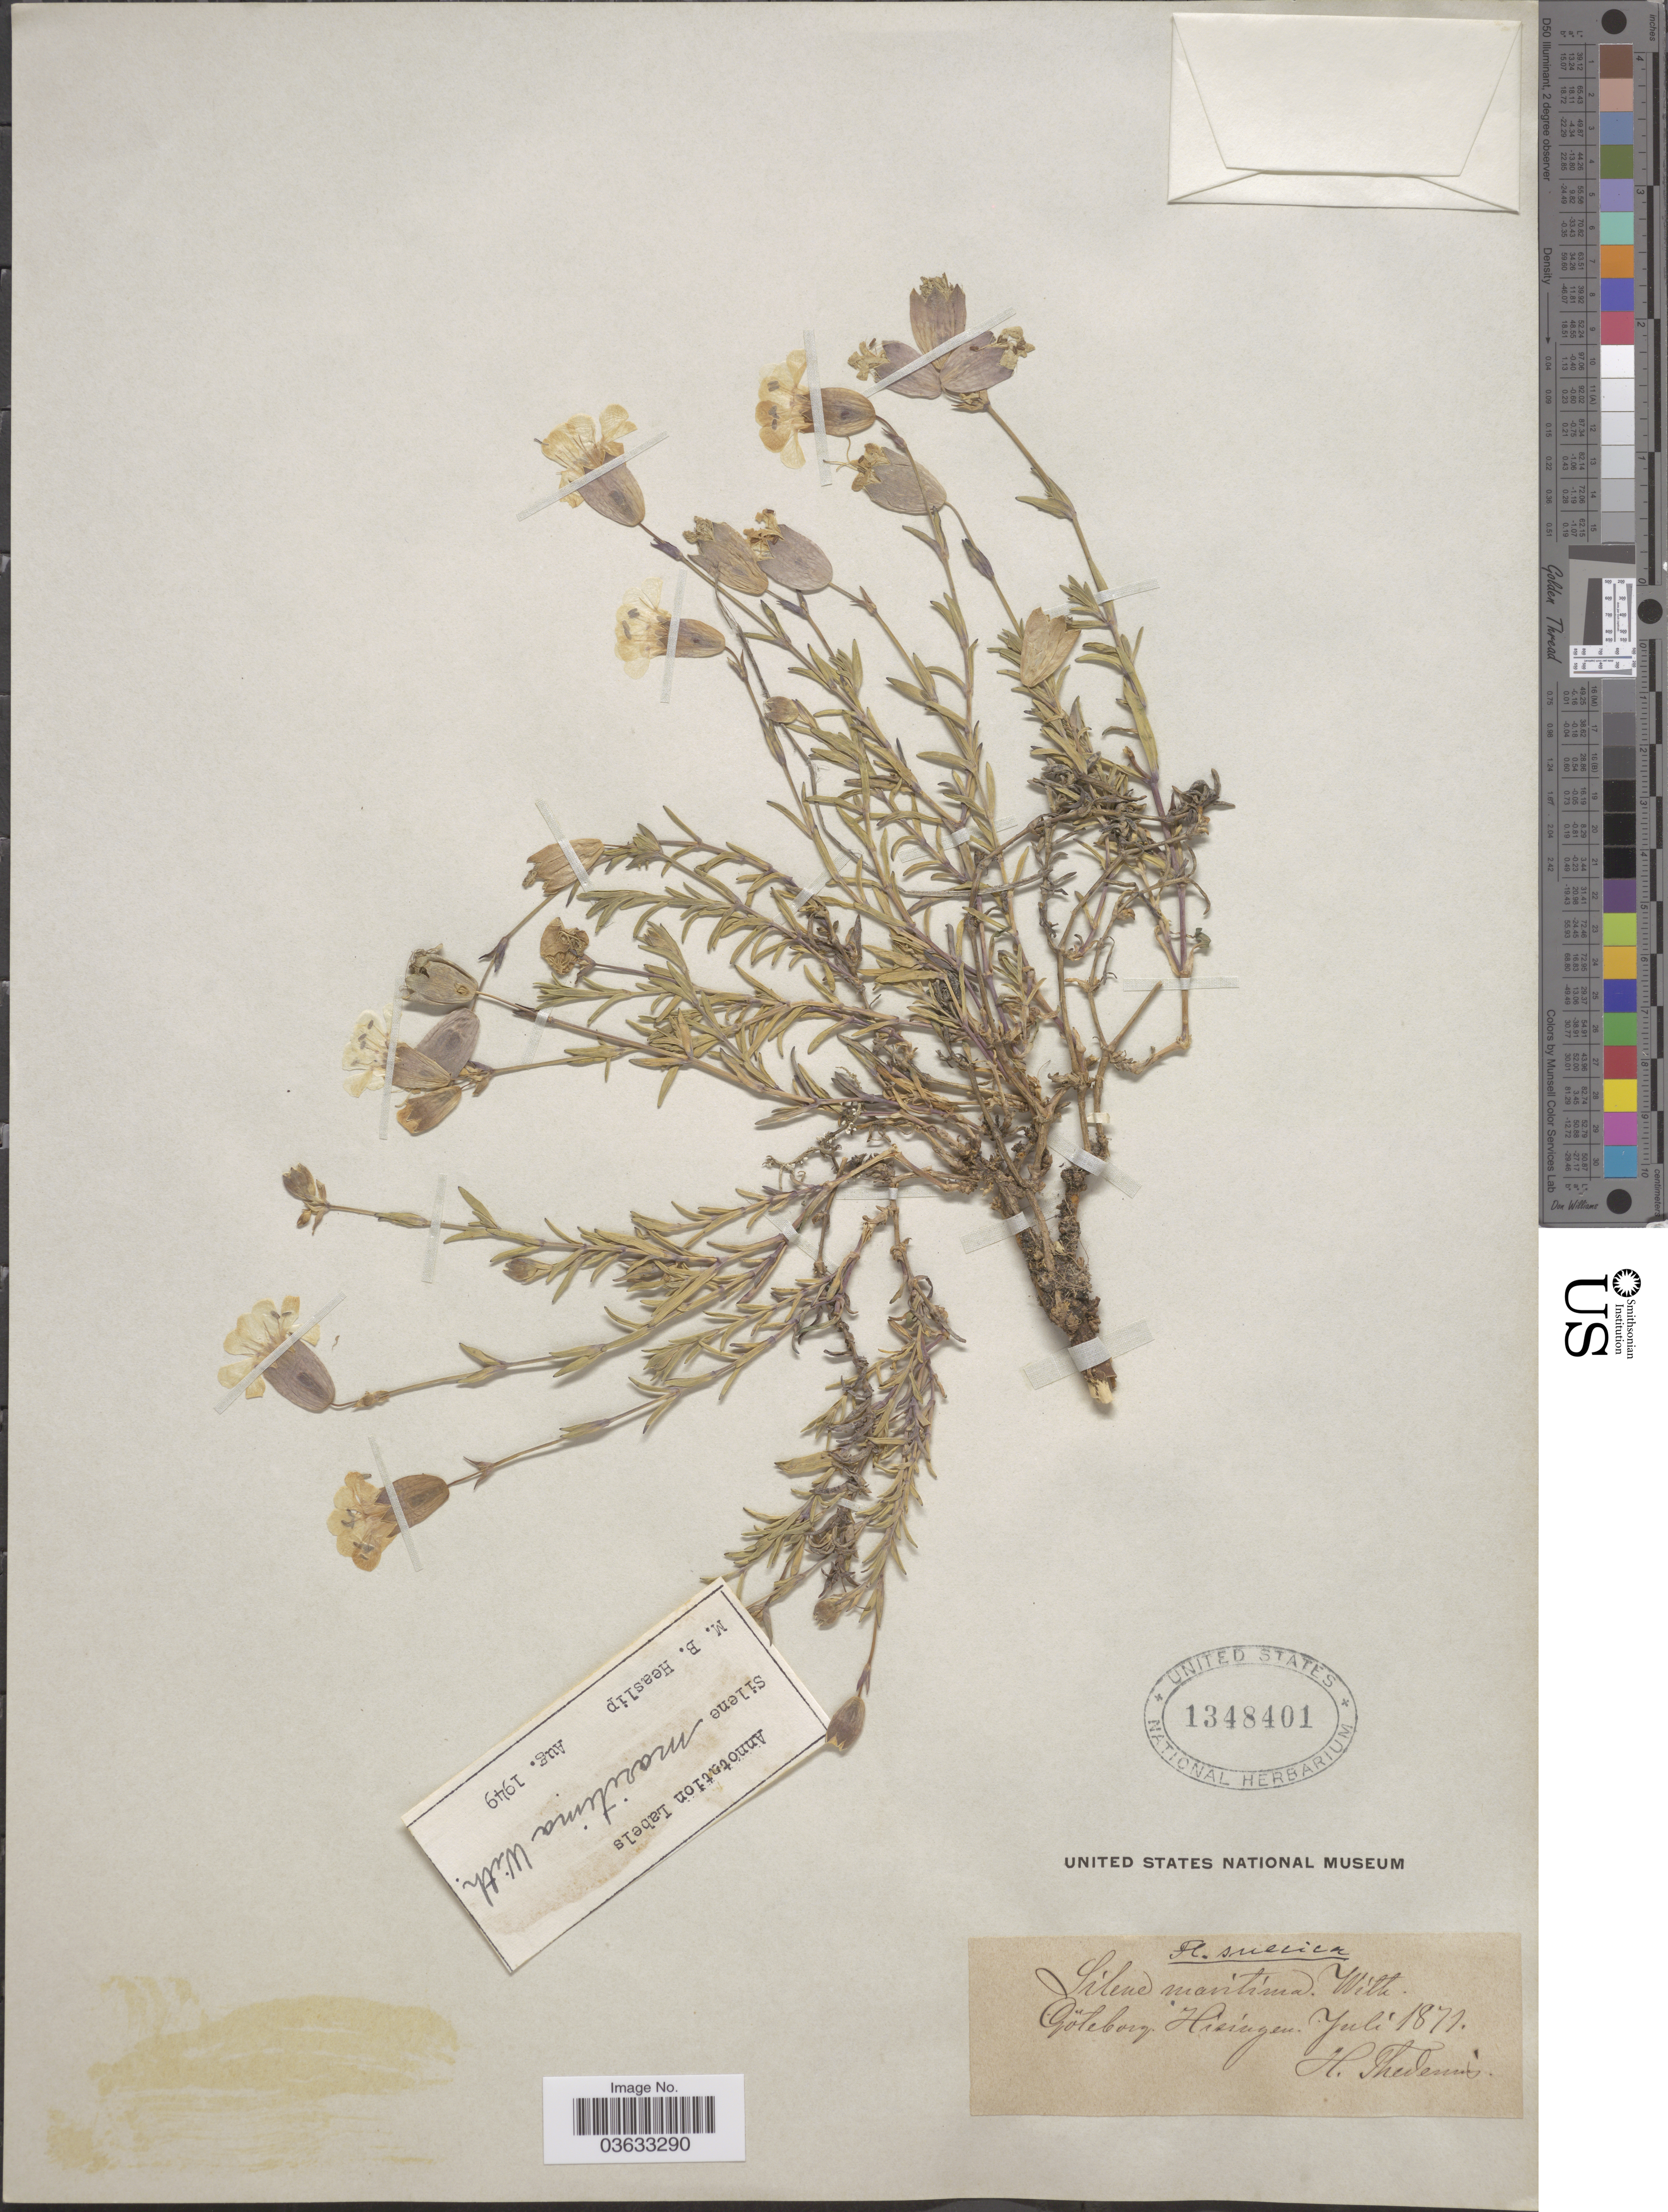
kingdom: Plantae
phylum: Tracheophyta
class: Magnoliopsida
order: Caryophyllales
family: Caryophyllaceae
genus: Silene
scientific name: Silene maritima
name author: With.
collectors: H. Thedenius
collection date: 1871-07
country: Sweden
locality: Suecica. Göteborg Hisingen.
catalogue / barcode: US 1348401